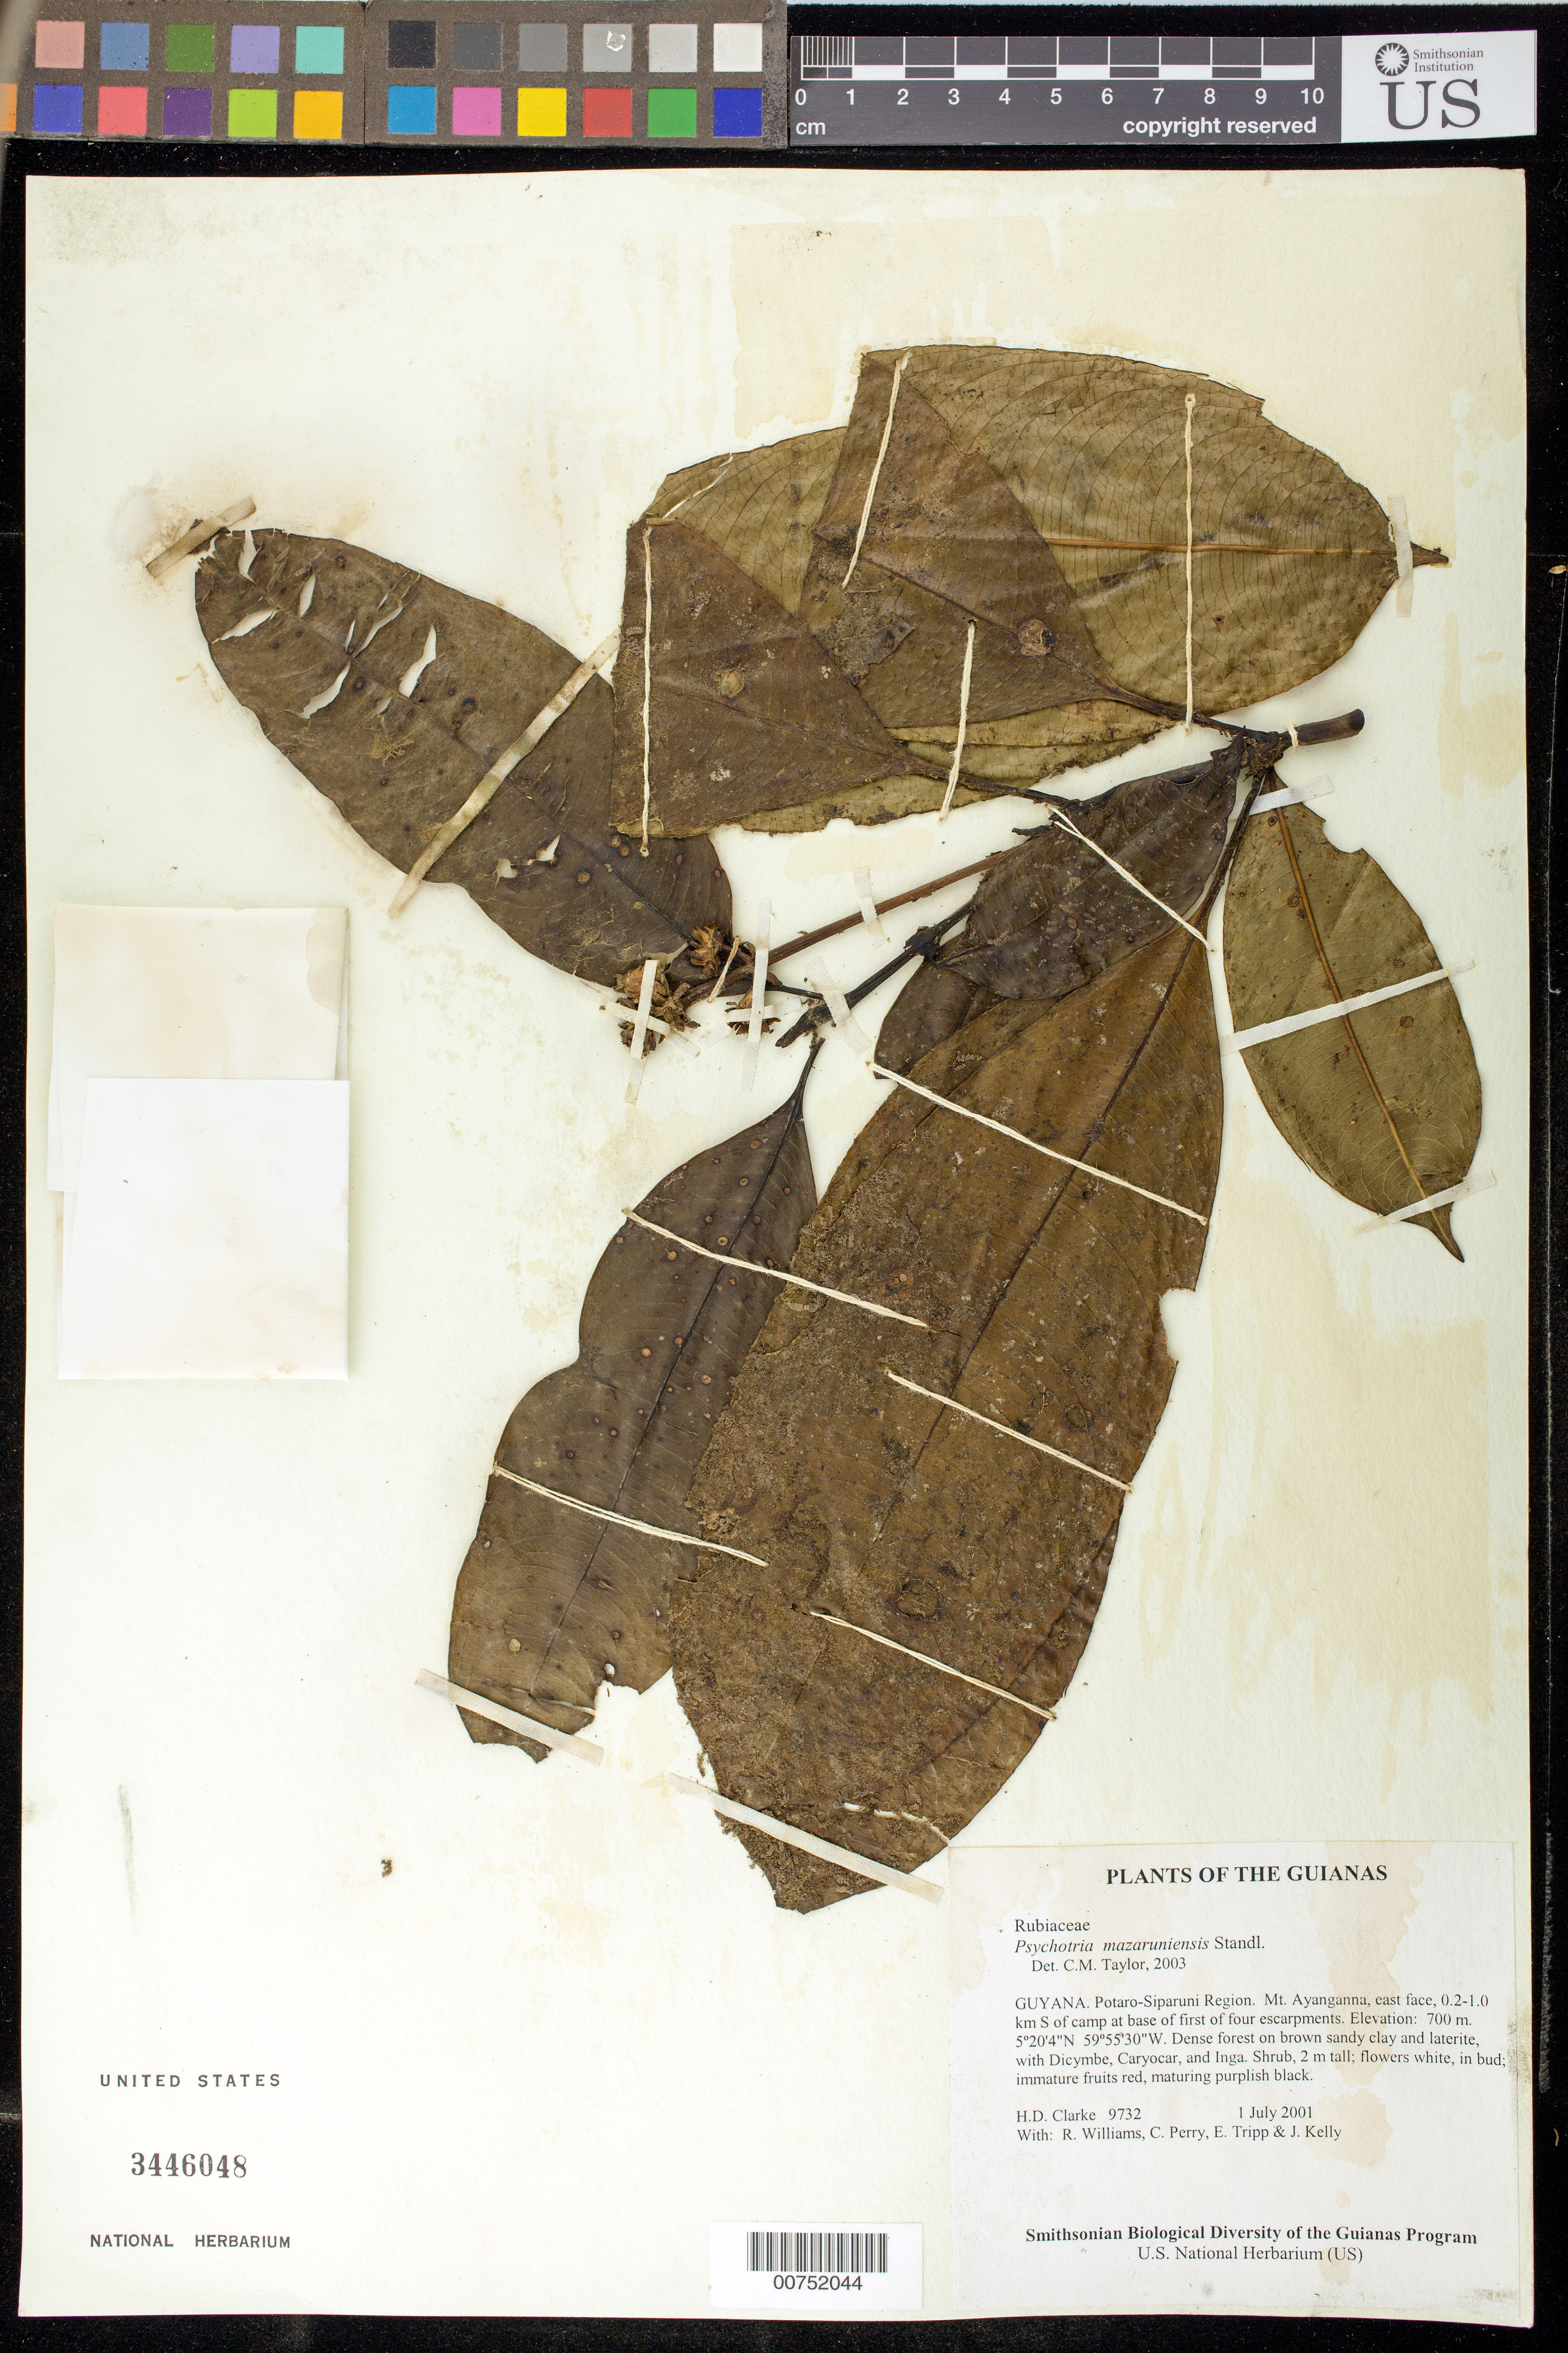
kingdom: Plantae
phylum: Tracheophyta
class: Magnoliopsida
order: Gentianales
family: Rubiaceae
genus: Palicourea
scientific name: Palicourea jenmanii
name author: (Wernham) Delprete & J.H. Kirkbr.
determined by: Kirkbride, J. H., Jr.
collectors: H. D. Clarke, R. Williams, C. Perry, E. Tripp & J. Kelly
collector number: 9732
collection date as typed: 1 July 2001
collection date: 2001-07-01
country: Guyana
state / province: Potaro-Siparuni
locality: Mt. Ayanganna, east face, 0.2-1.0 km S of camp at base of first of four escarpments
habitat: Dense forest on brown sandy clay and laterite, with Dicymbe, Caryocar, and Inga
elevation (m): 700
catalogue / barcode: US 3446048